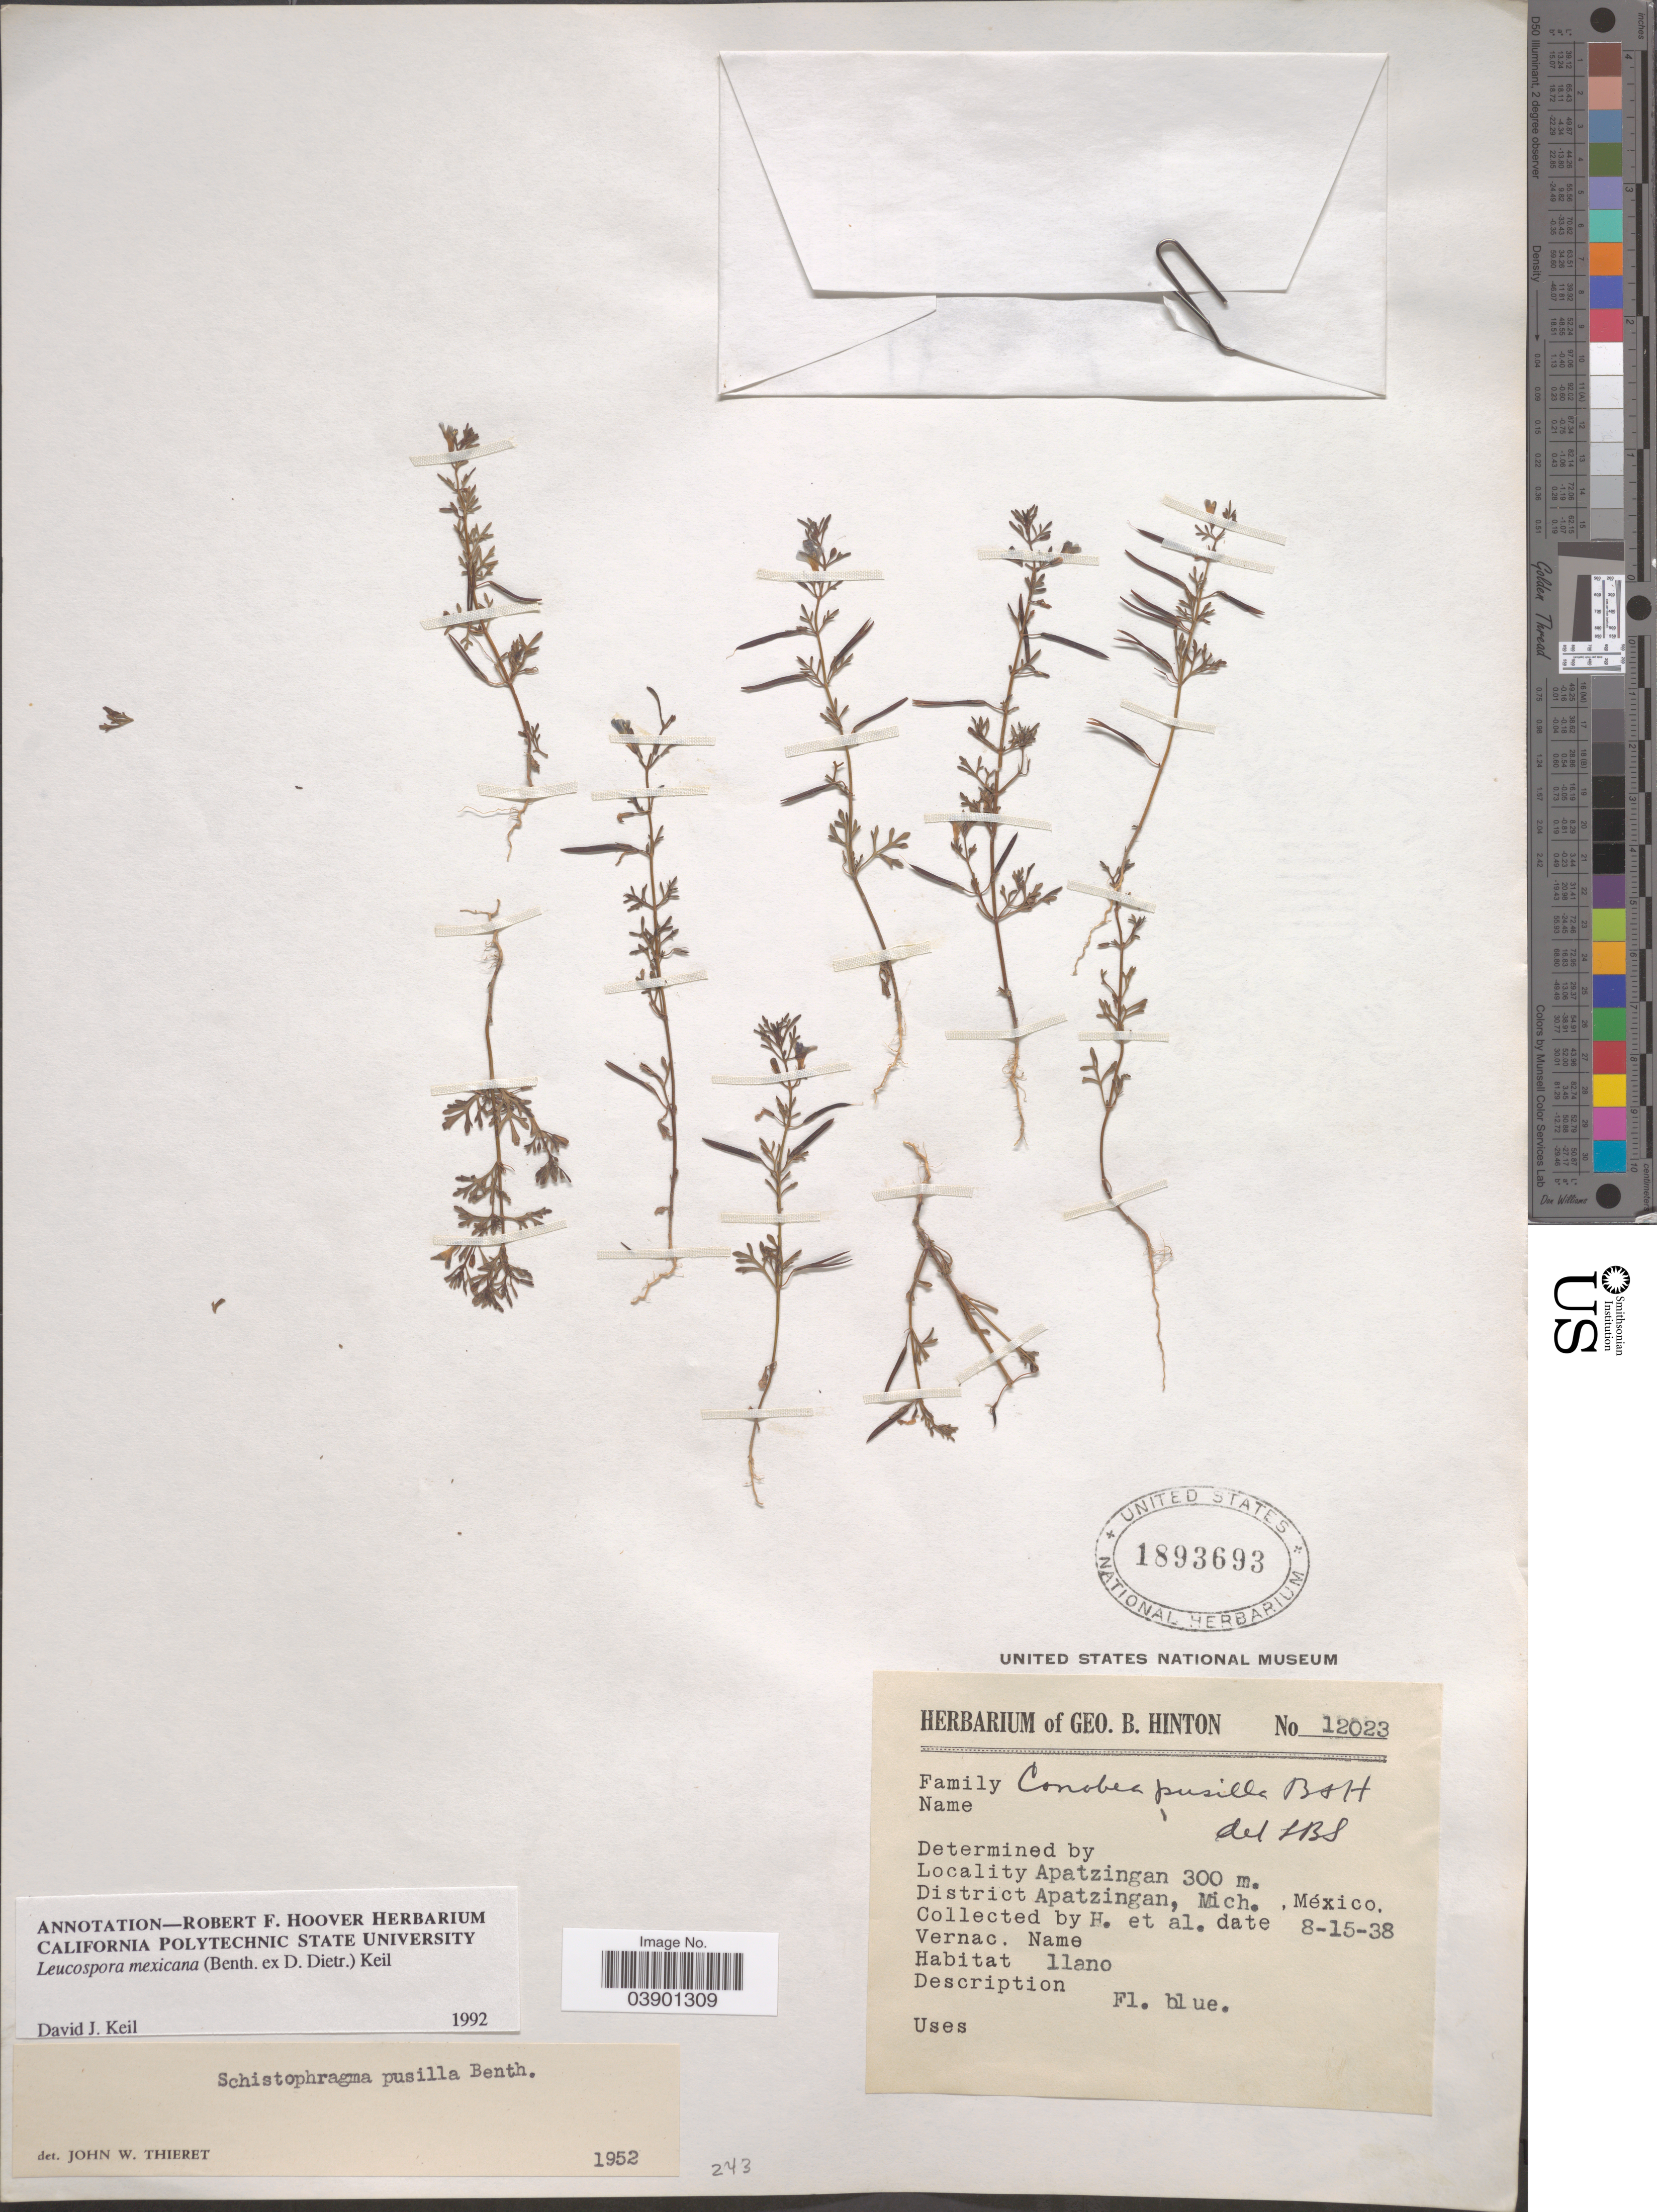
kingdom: Plantae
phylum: Tracheophyta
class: Magnoliopsida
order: Lamiales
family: Plantaginaceae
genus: Schistophragma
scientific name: Schistophragma pusillum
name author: Benth.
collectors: G. B. Hinton & et al.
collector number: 12023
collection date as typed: Transcribed d/m/y: 15/8/38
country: Mexico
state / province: Michoacán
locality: Apatzingan. District Apatzingan.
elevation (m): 300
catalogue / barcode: US 1893693